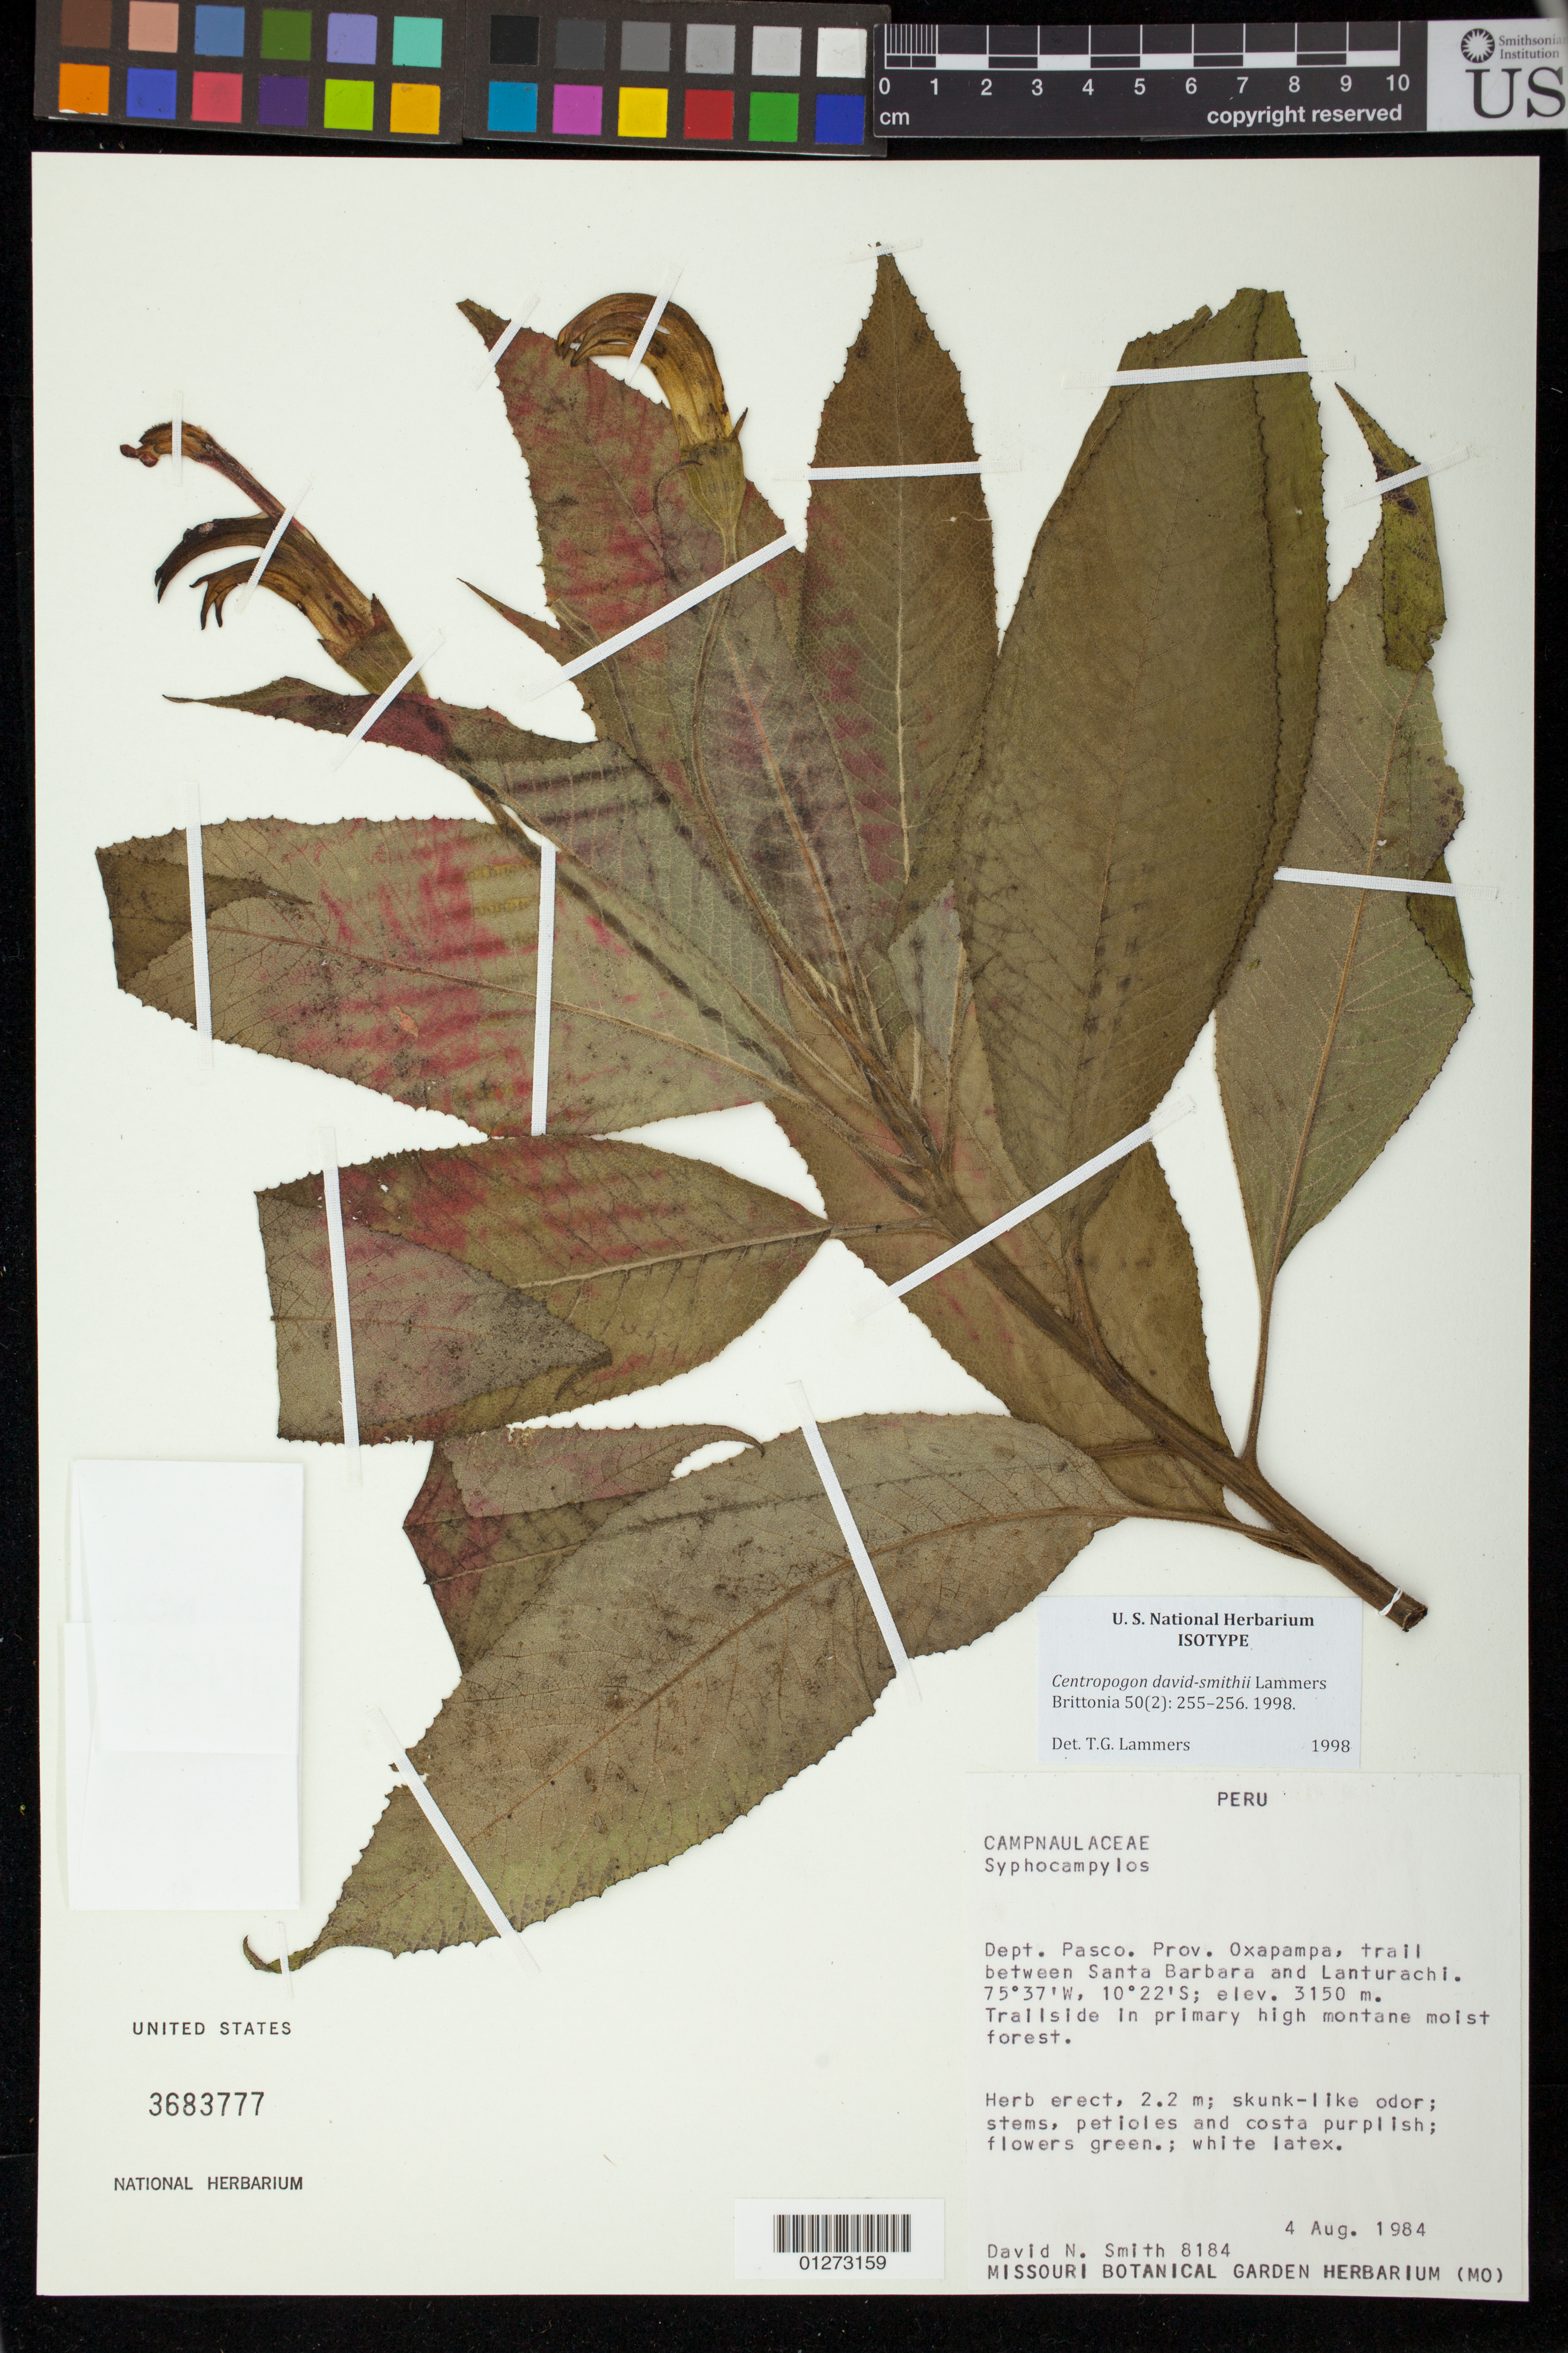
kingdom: Plantae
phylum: Tracheophyta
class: Magnoliopsida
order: Asterales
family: Campanulaceae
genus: Centropogon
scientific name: Centropogon david-smithii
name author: Lammers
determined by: Lammers, T. G.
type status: Isotype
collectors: D. Smith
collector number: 8184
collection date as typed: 4 Aug. 1984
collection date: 1984-08-04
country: Peru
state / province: Pasco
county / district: Oxapampa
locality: Dept. Pasco. Prov. Oxapampa, trail between Santa Barbara and Lanturachi.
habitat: Primary high montane moist forest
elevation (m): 3150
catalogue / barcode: US 3683777